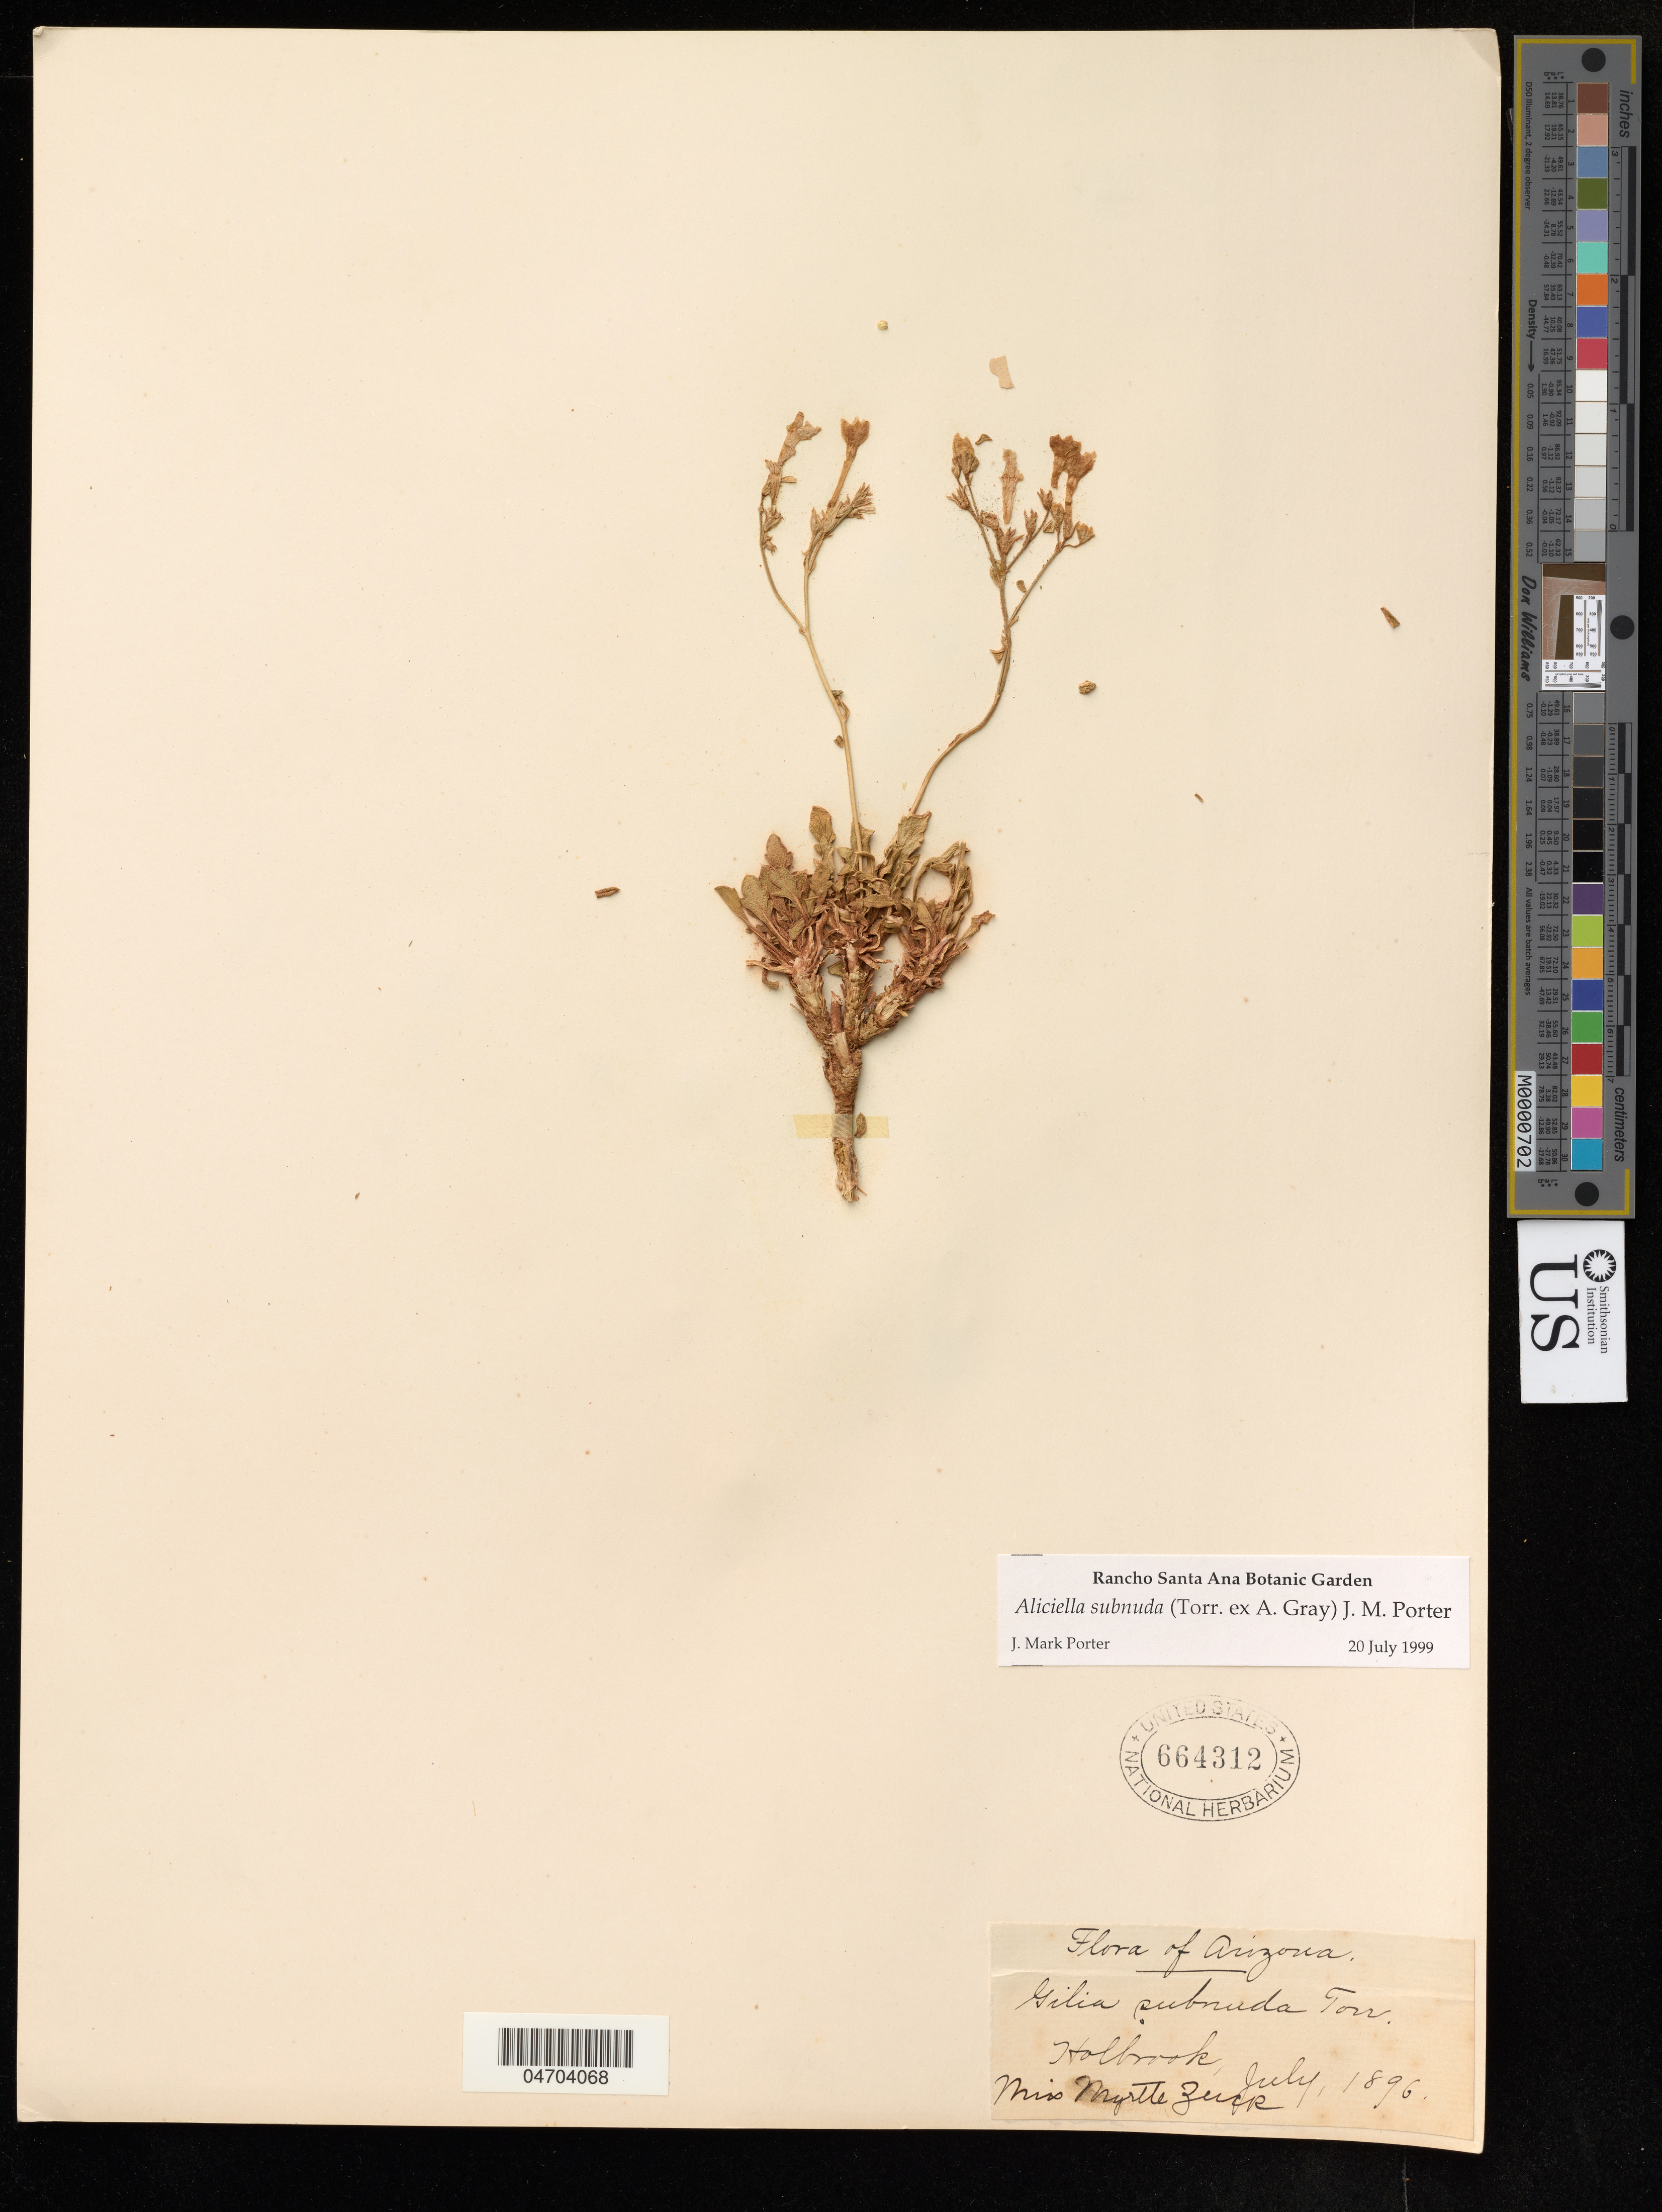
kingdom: Plantae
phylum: Tracheophyta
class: Magnoliopsida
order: Ericales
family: Polemoniaceae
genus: Aliciella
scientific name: Aliciella subnuda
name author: (Torr. ex A. Gray) J.M. Porter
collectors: M. Zuck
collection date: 1896-07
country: United States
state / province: Arizona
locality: Holbrook.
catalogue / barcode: US 664312